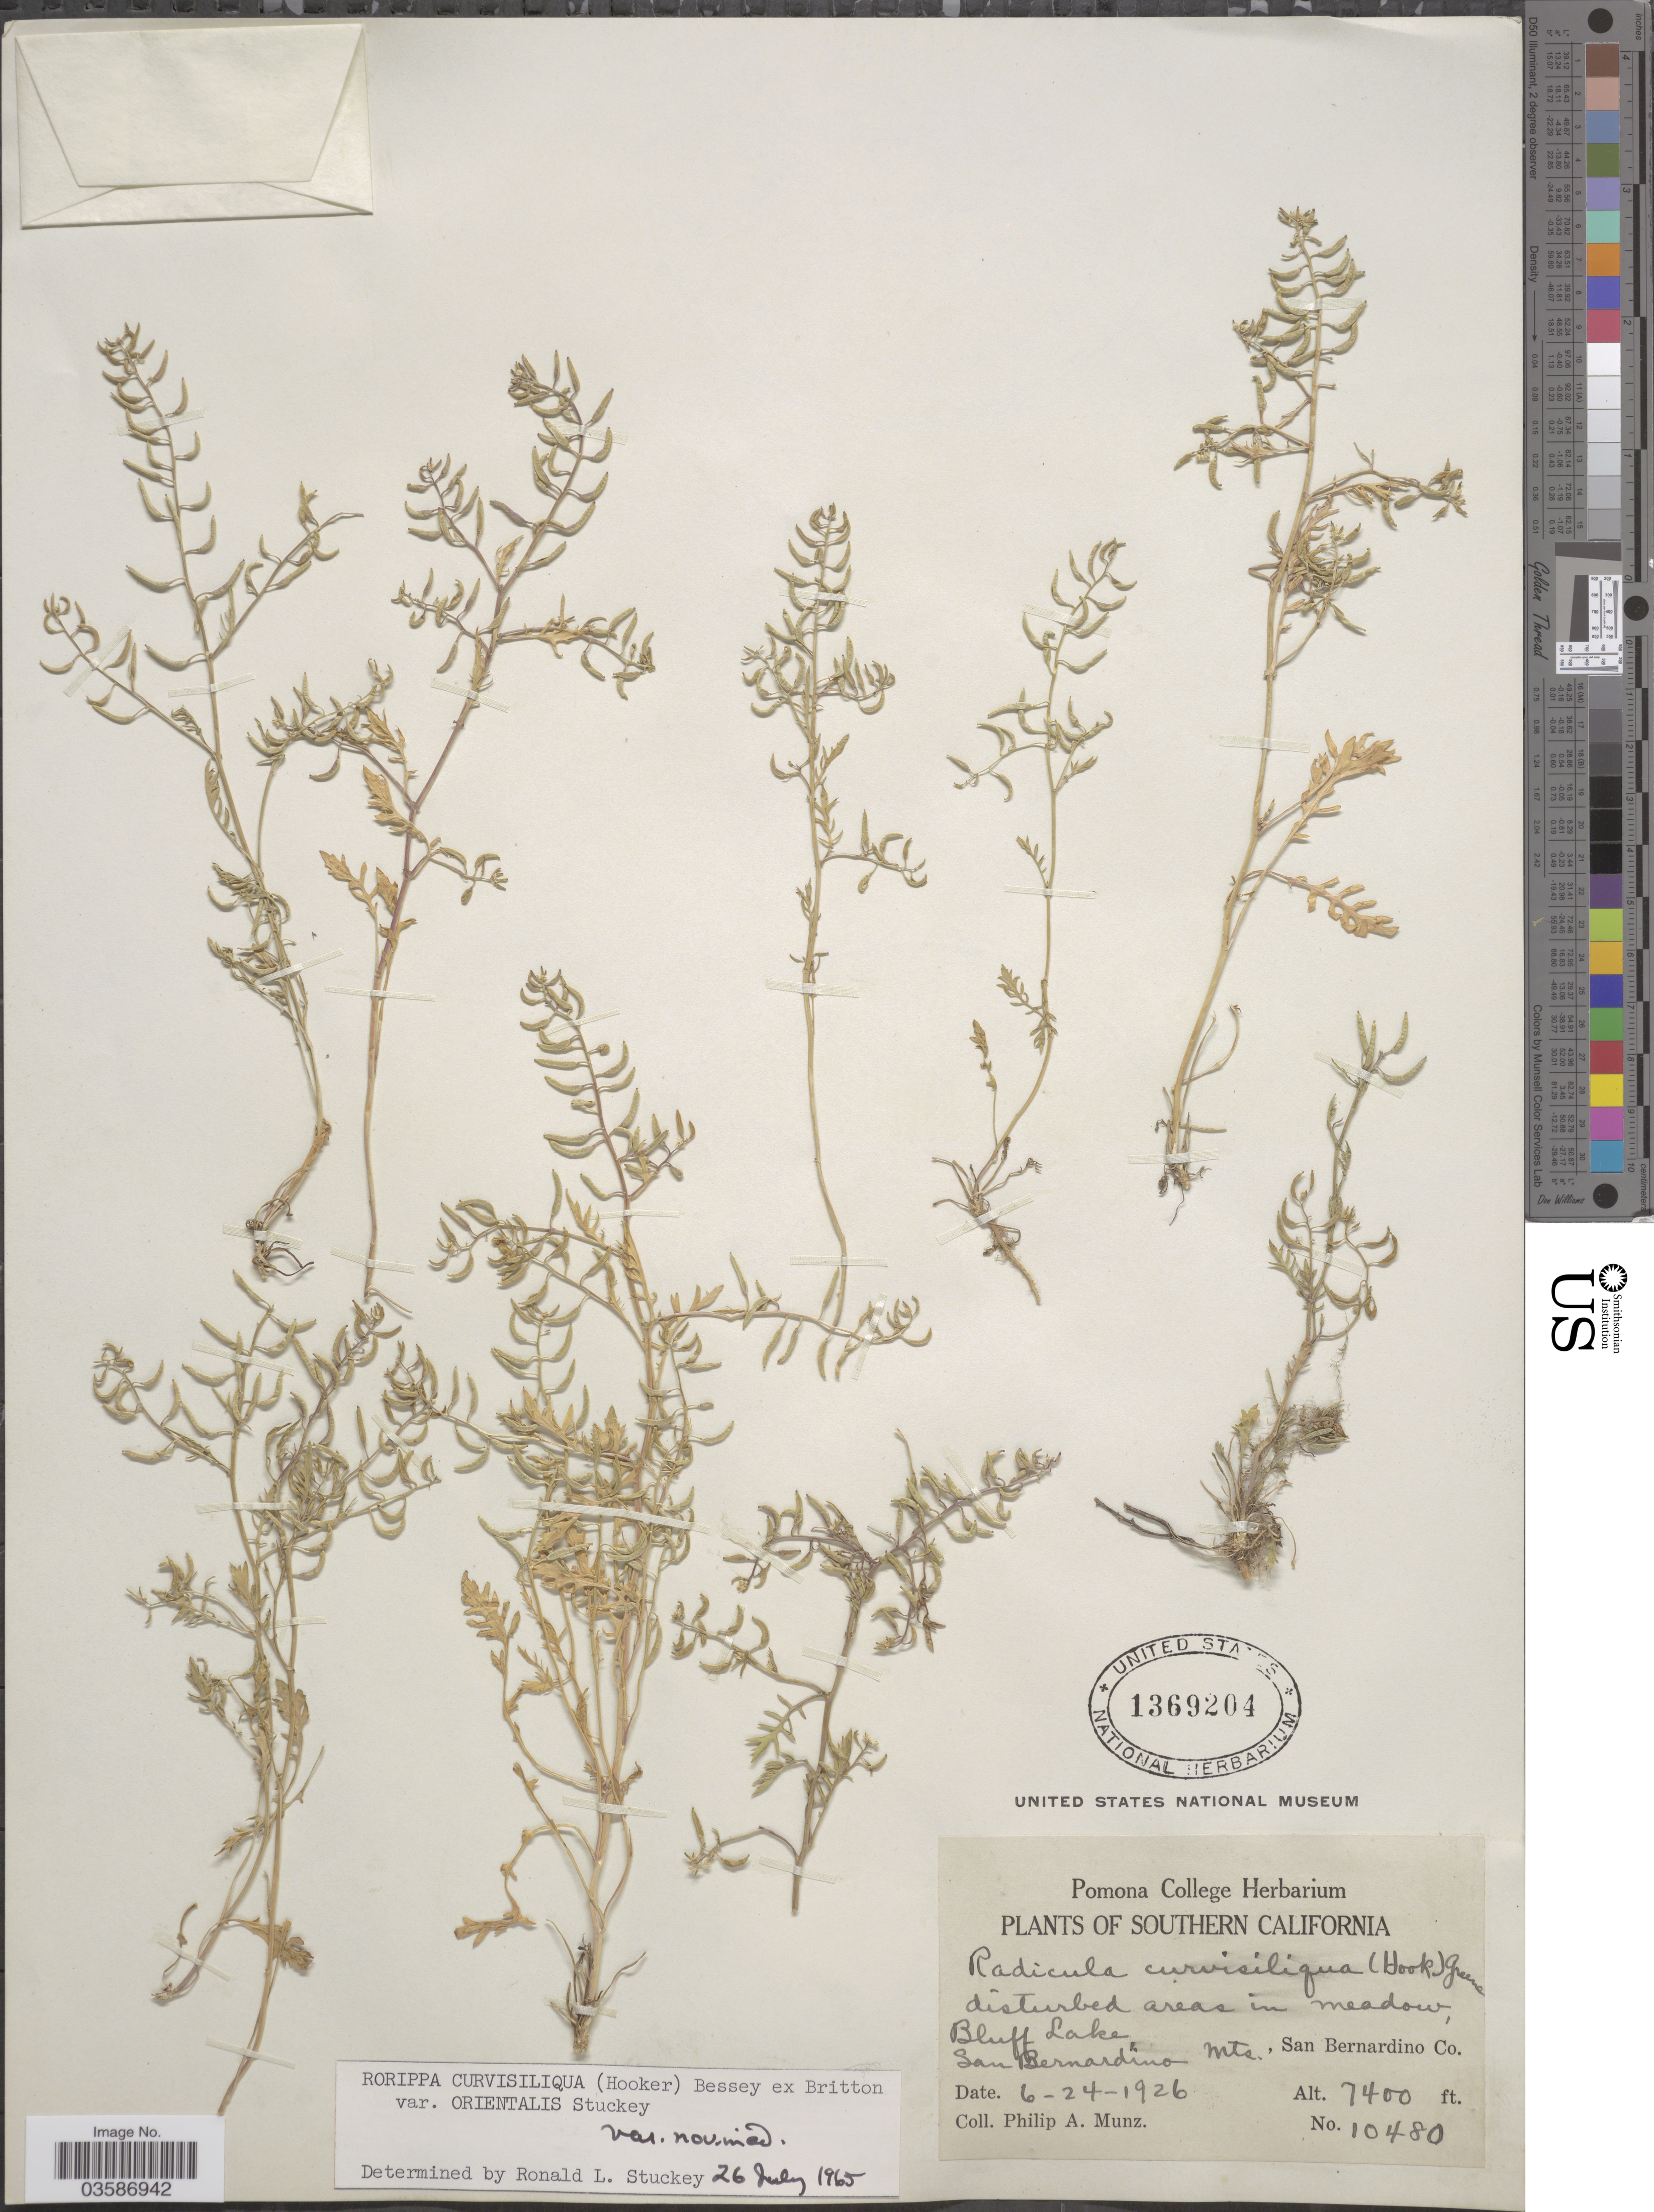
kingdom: Plantae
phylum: Tracheophyta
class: Magnoliopsida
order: Brassicales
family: Brassicaceae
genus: Rorippa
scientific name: Rorippa curvisiliqua var. orientalis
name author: Stuckey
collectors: P. A. Munz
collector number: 10480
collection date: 1926-06-24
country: United States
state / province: California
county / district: San Bernardino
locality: Southern California. Disturbed area in meadow, Bluff Lake, San Bernardino Mts, San Bernardino Co.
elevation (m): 2256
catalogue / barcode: US 1369204